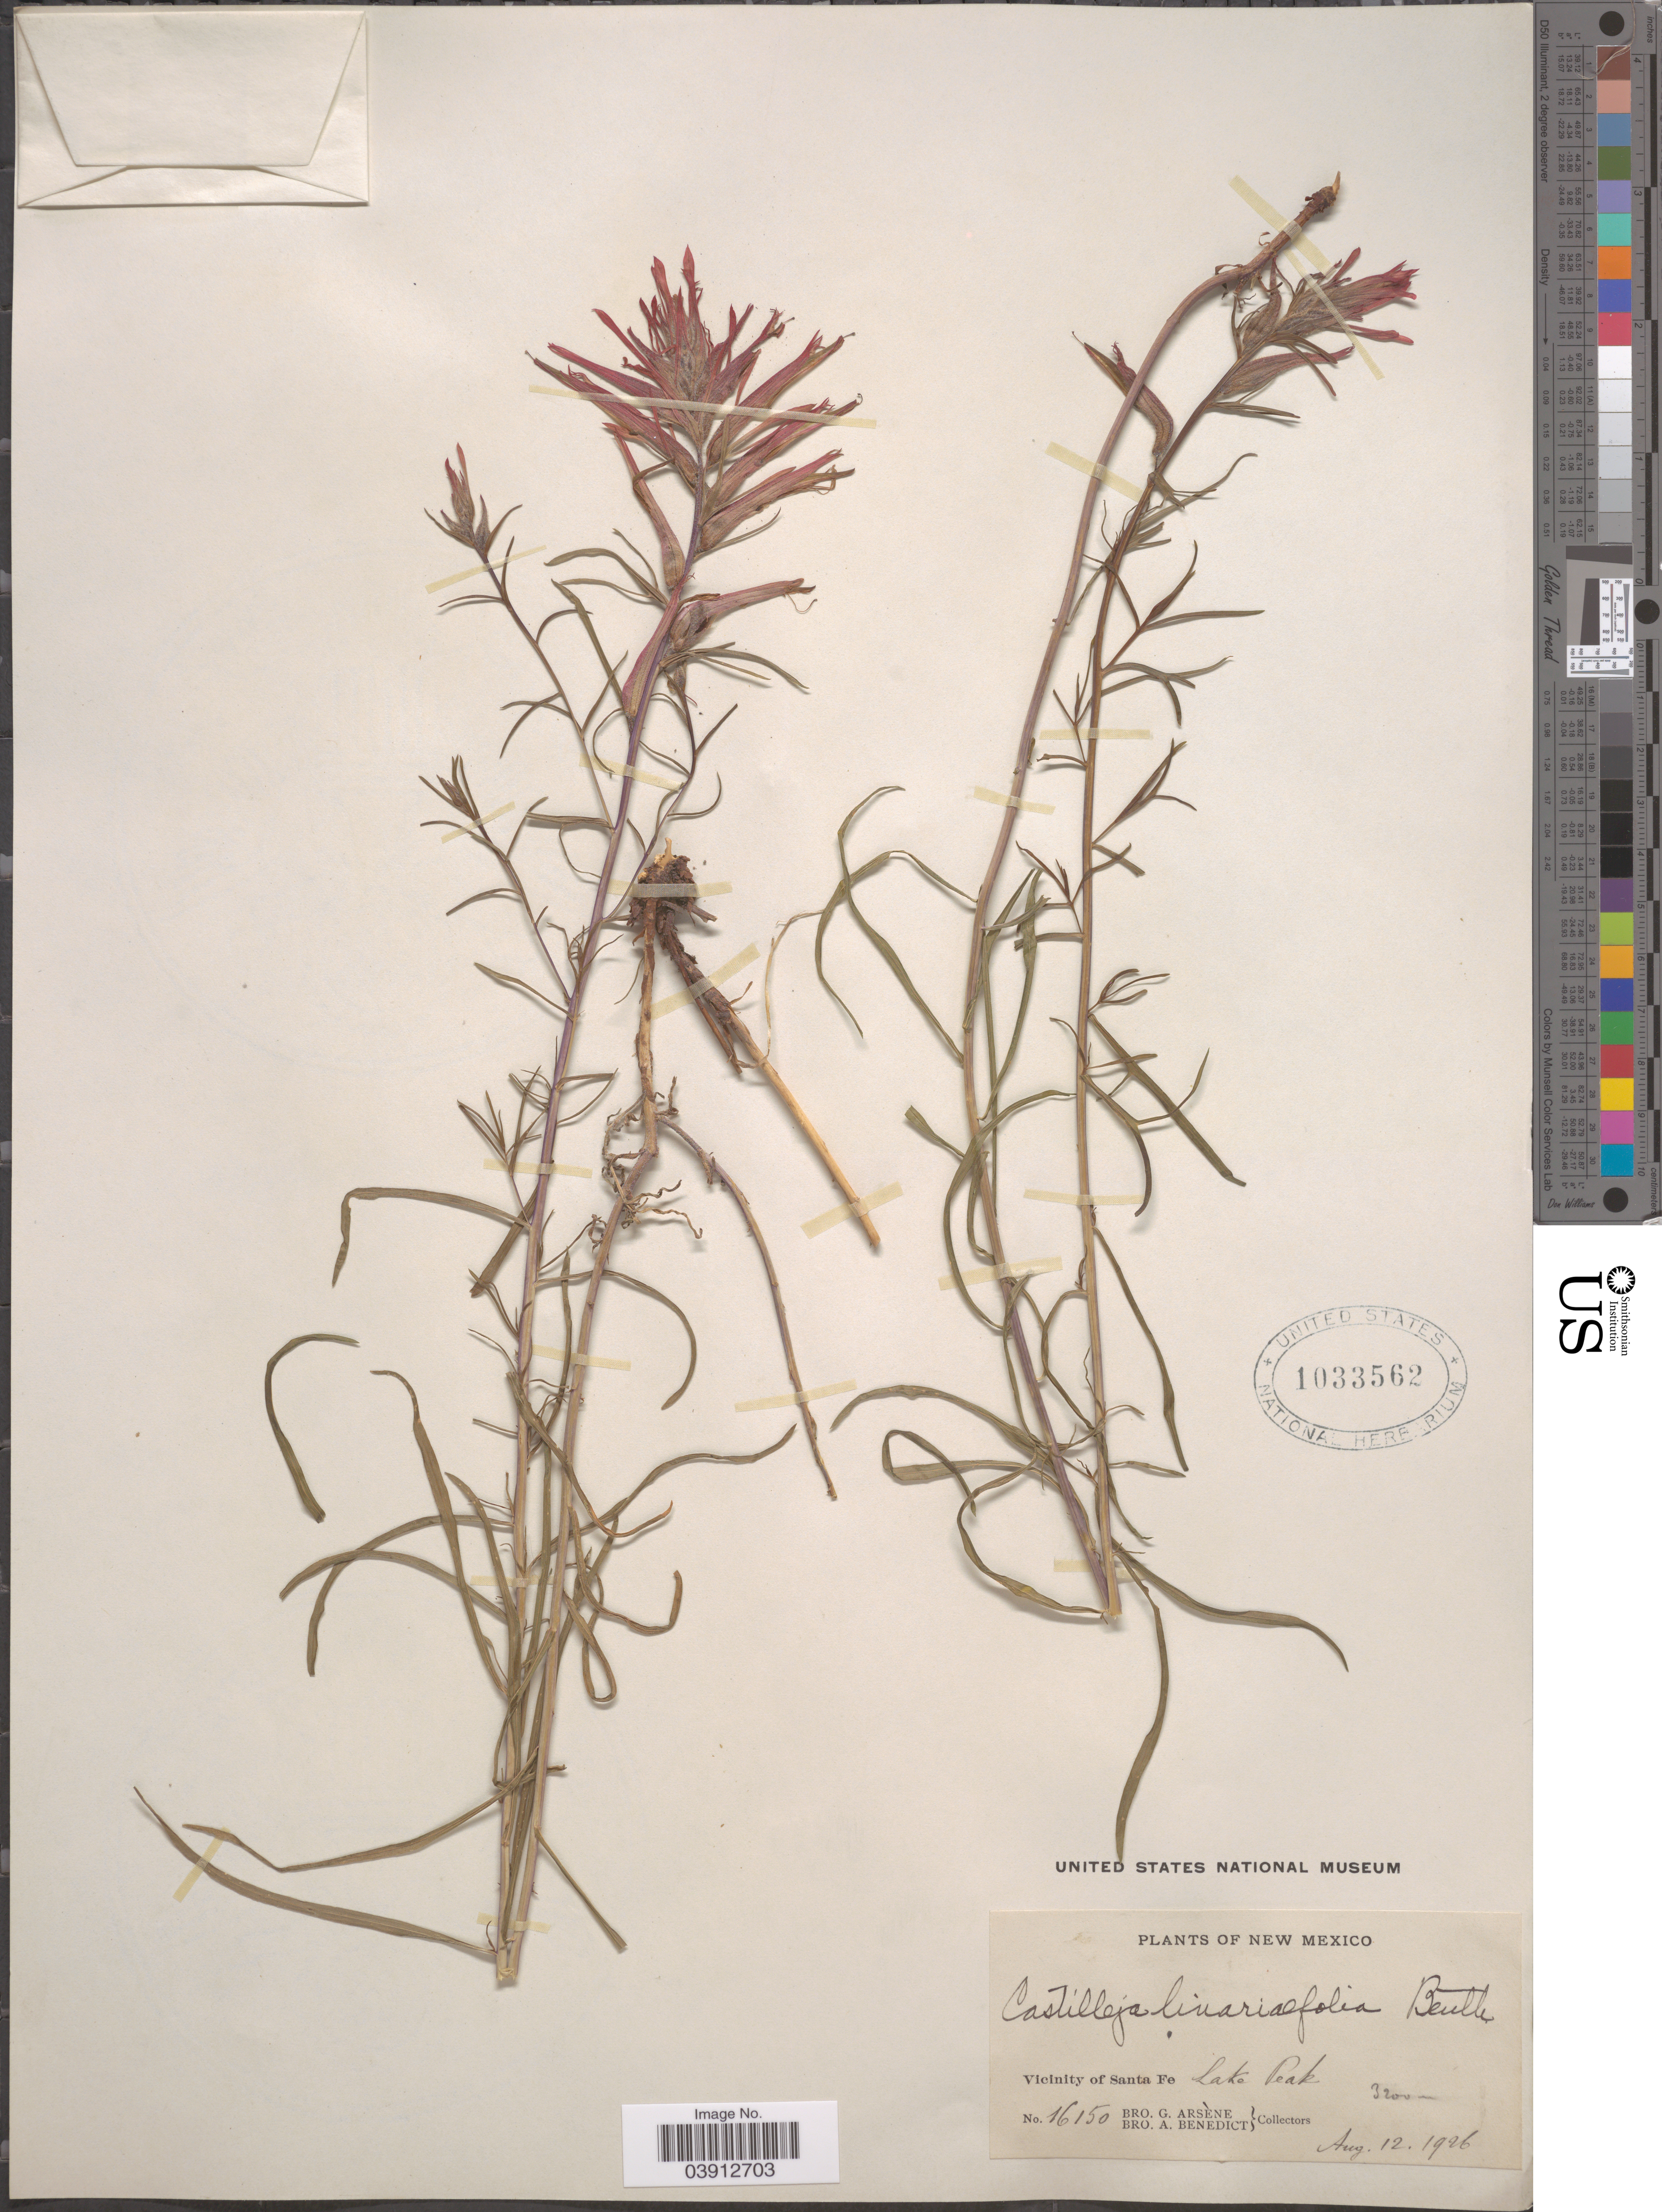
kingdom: Plantae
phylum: Tracheophyta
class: Magnoliopsida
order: Lamiales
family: Orobanchaceae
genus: Castilleja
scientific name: Castilleja linariifolia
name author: Benth.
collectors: Bro. G. Arsène & Bro. A. Benedict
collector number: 16150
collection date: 1926-08-12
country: United States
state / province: New Mexico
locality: Vicinity of Santa Fe. Lake Peak.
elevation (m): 3200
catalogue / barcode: US 1033562